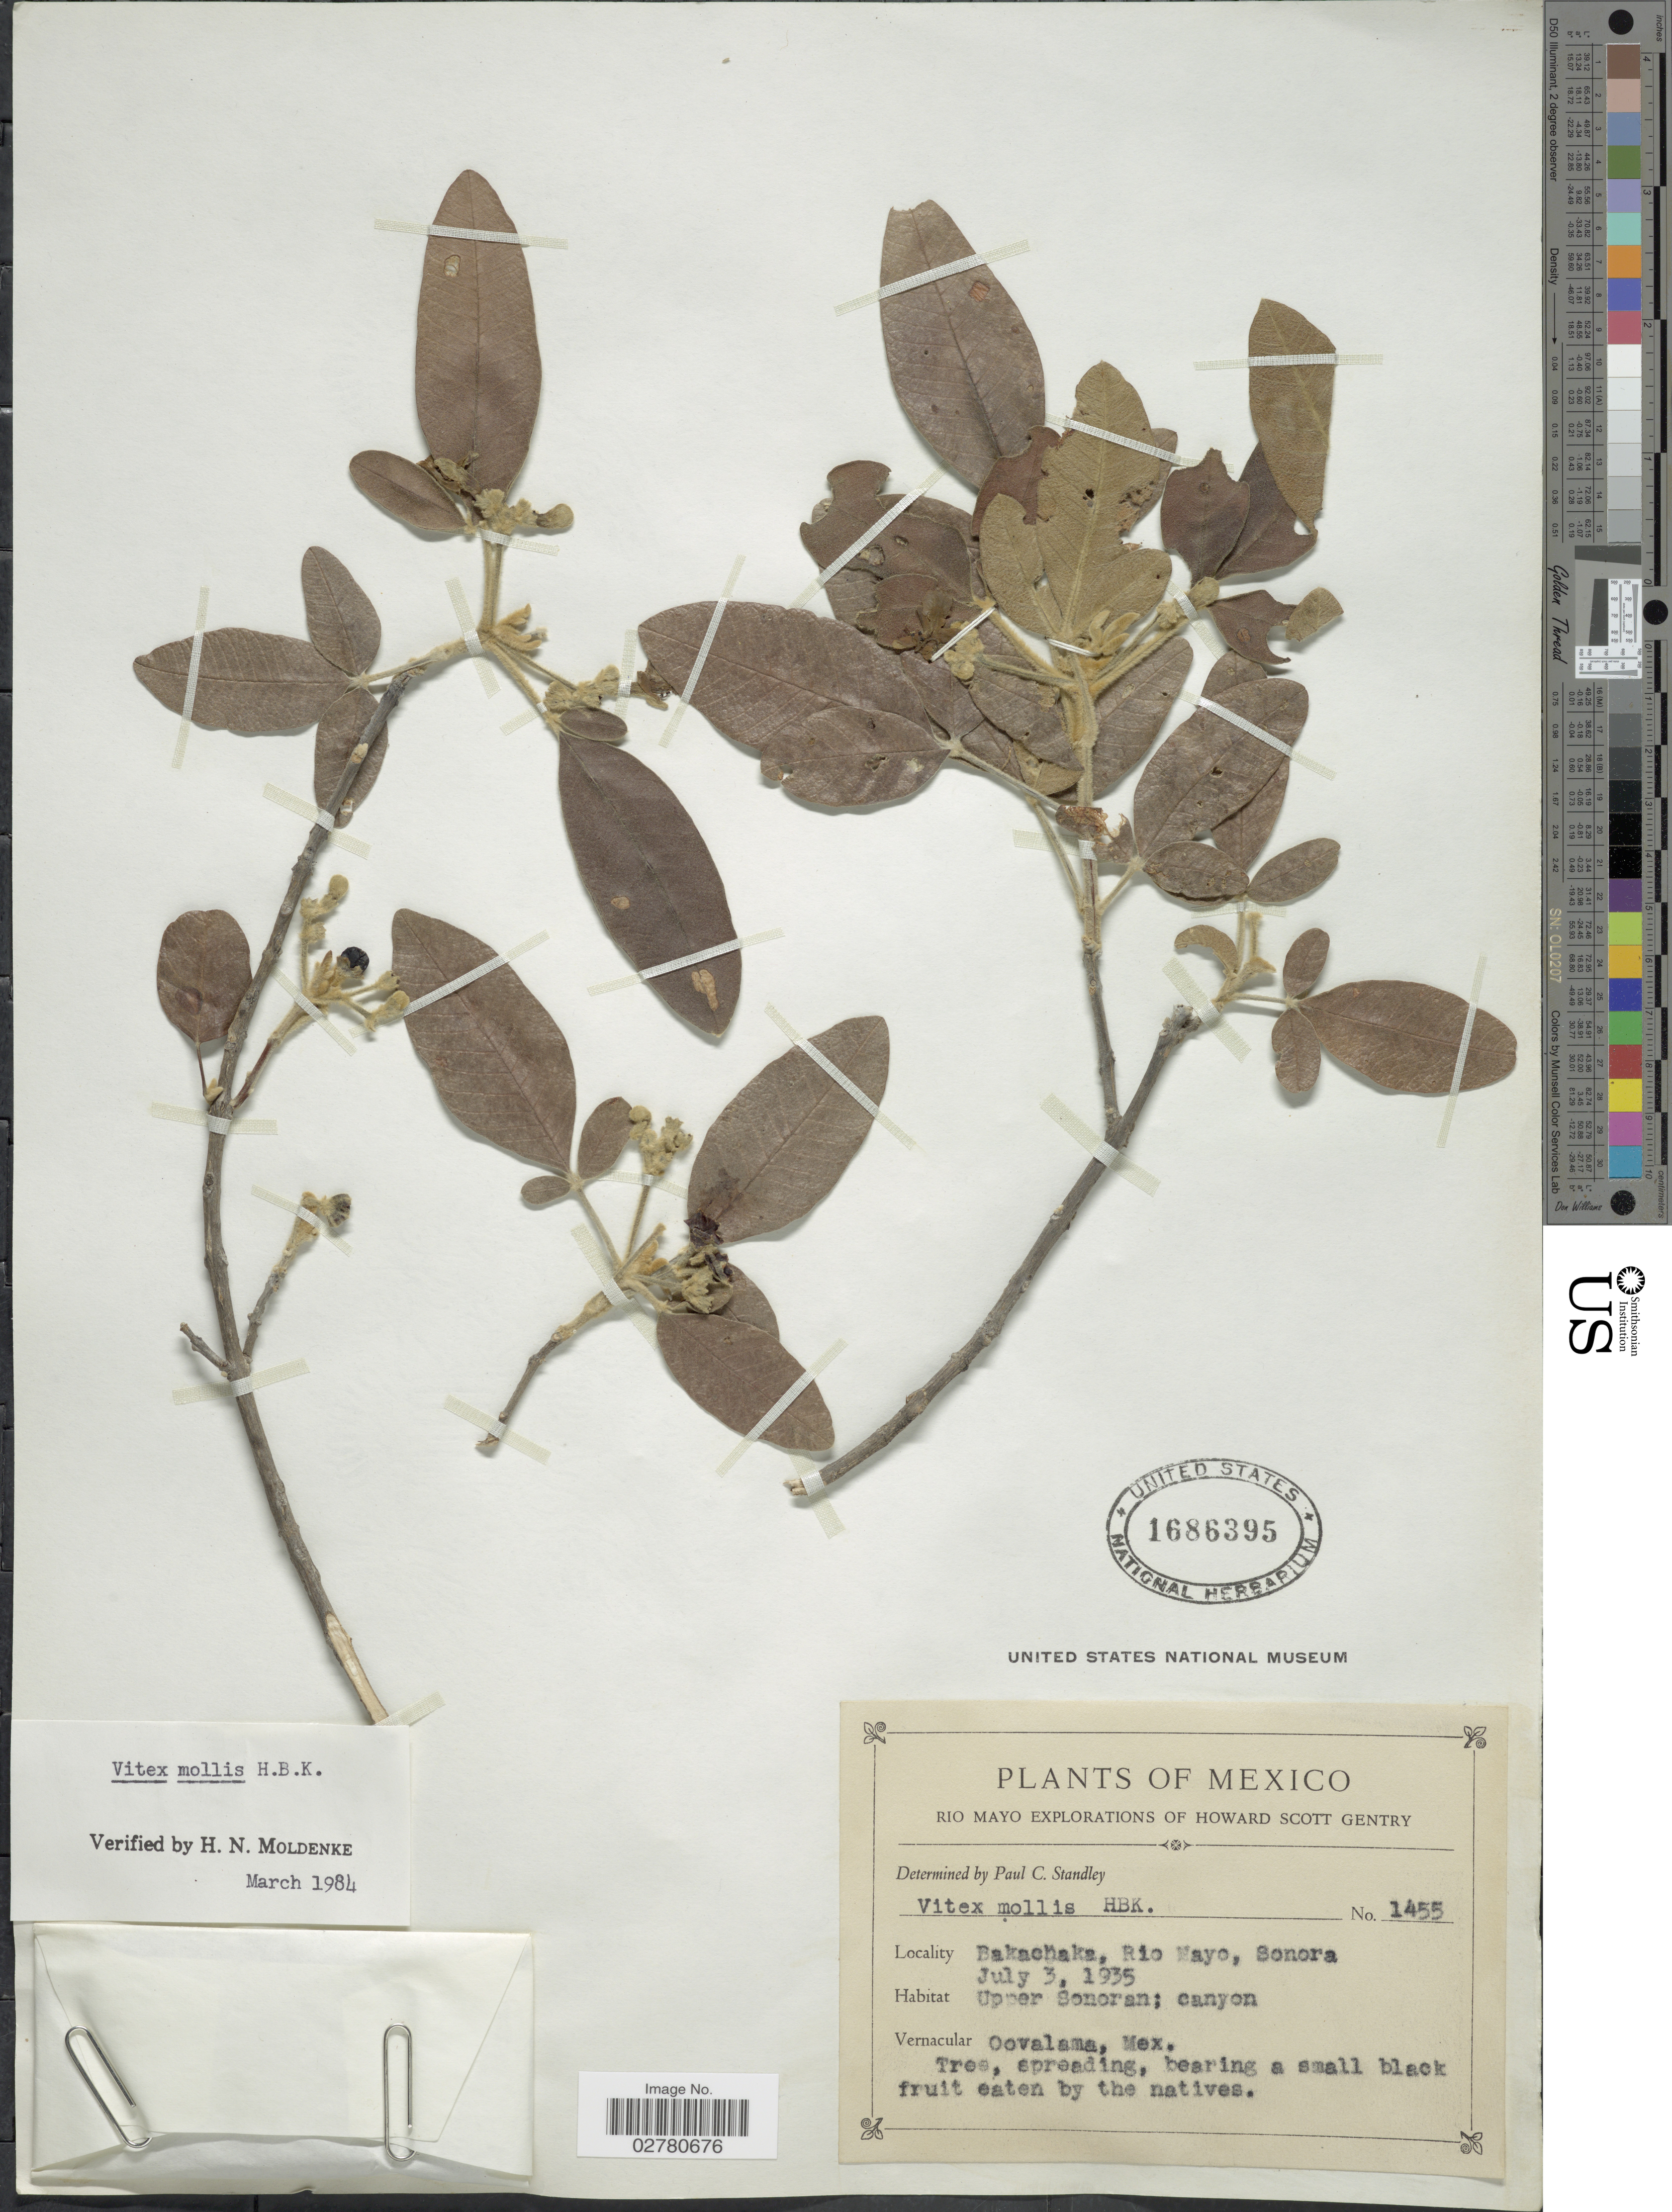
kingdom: Plantae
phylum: Tracheophyta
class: Magnoliopsida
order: Lamiales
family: Lamiaceae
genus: Vitex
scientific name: Vitex mollis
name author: Kunth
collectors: H. S. Gentry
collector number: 1455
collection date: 1935-07-03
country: Mexico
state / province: Sonora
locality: Rio Mayo. Bakachaka. Upper Sonoran; canyon.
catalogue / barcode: US 1686395